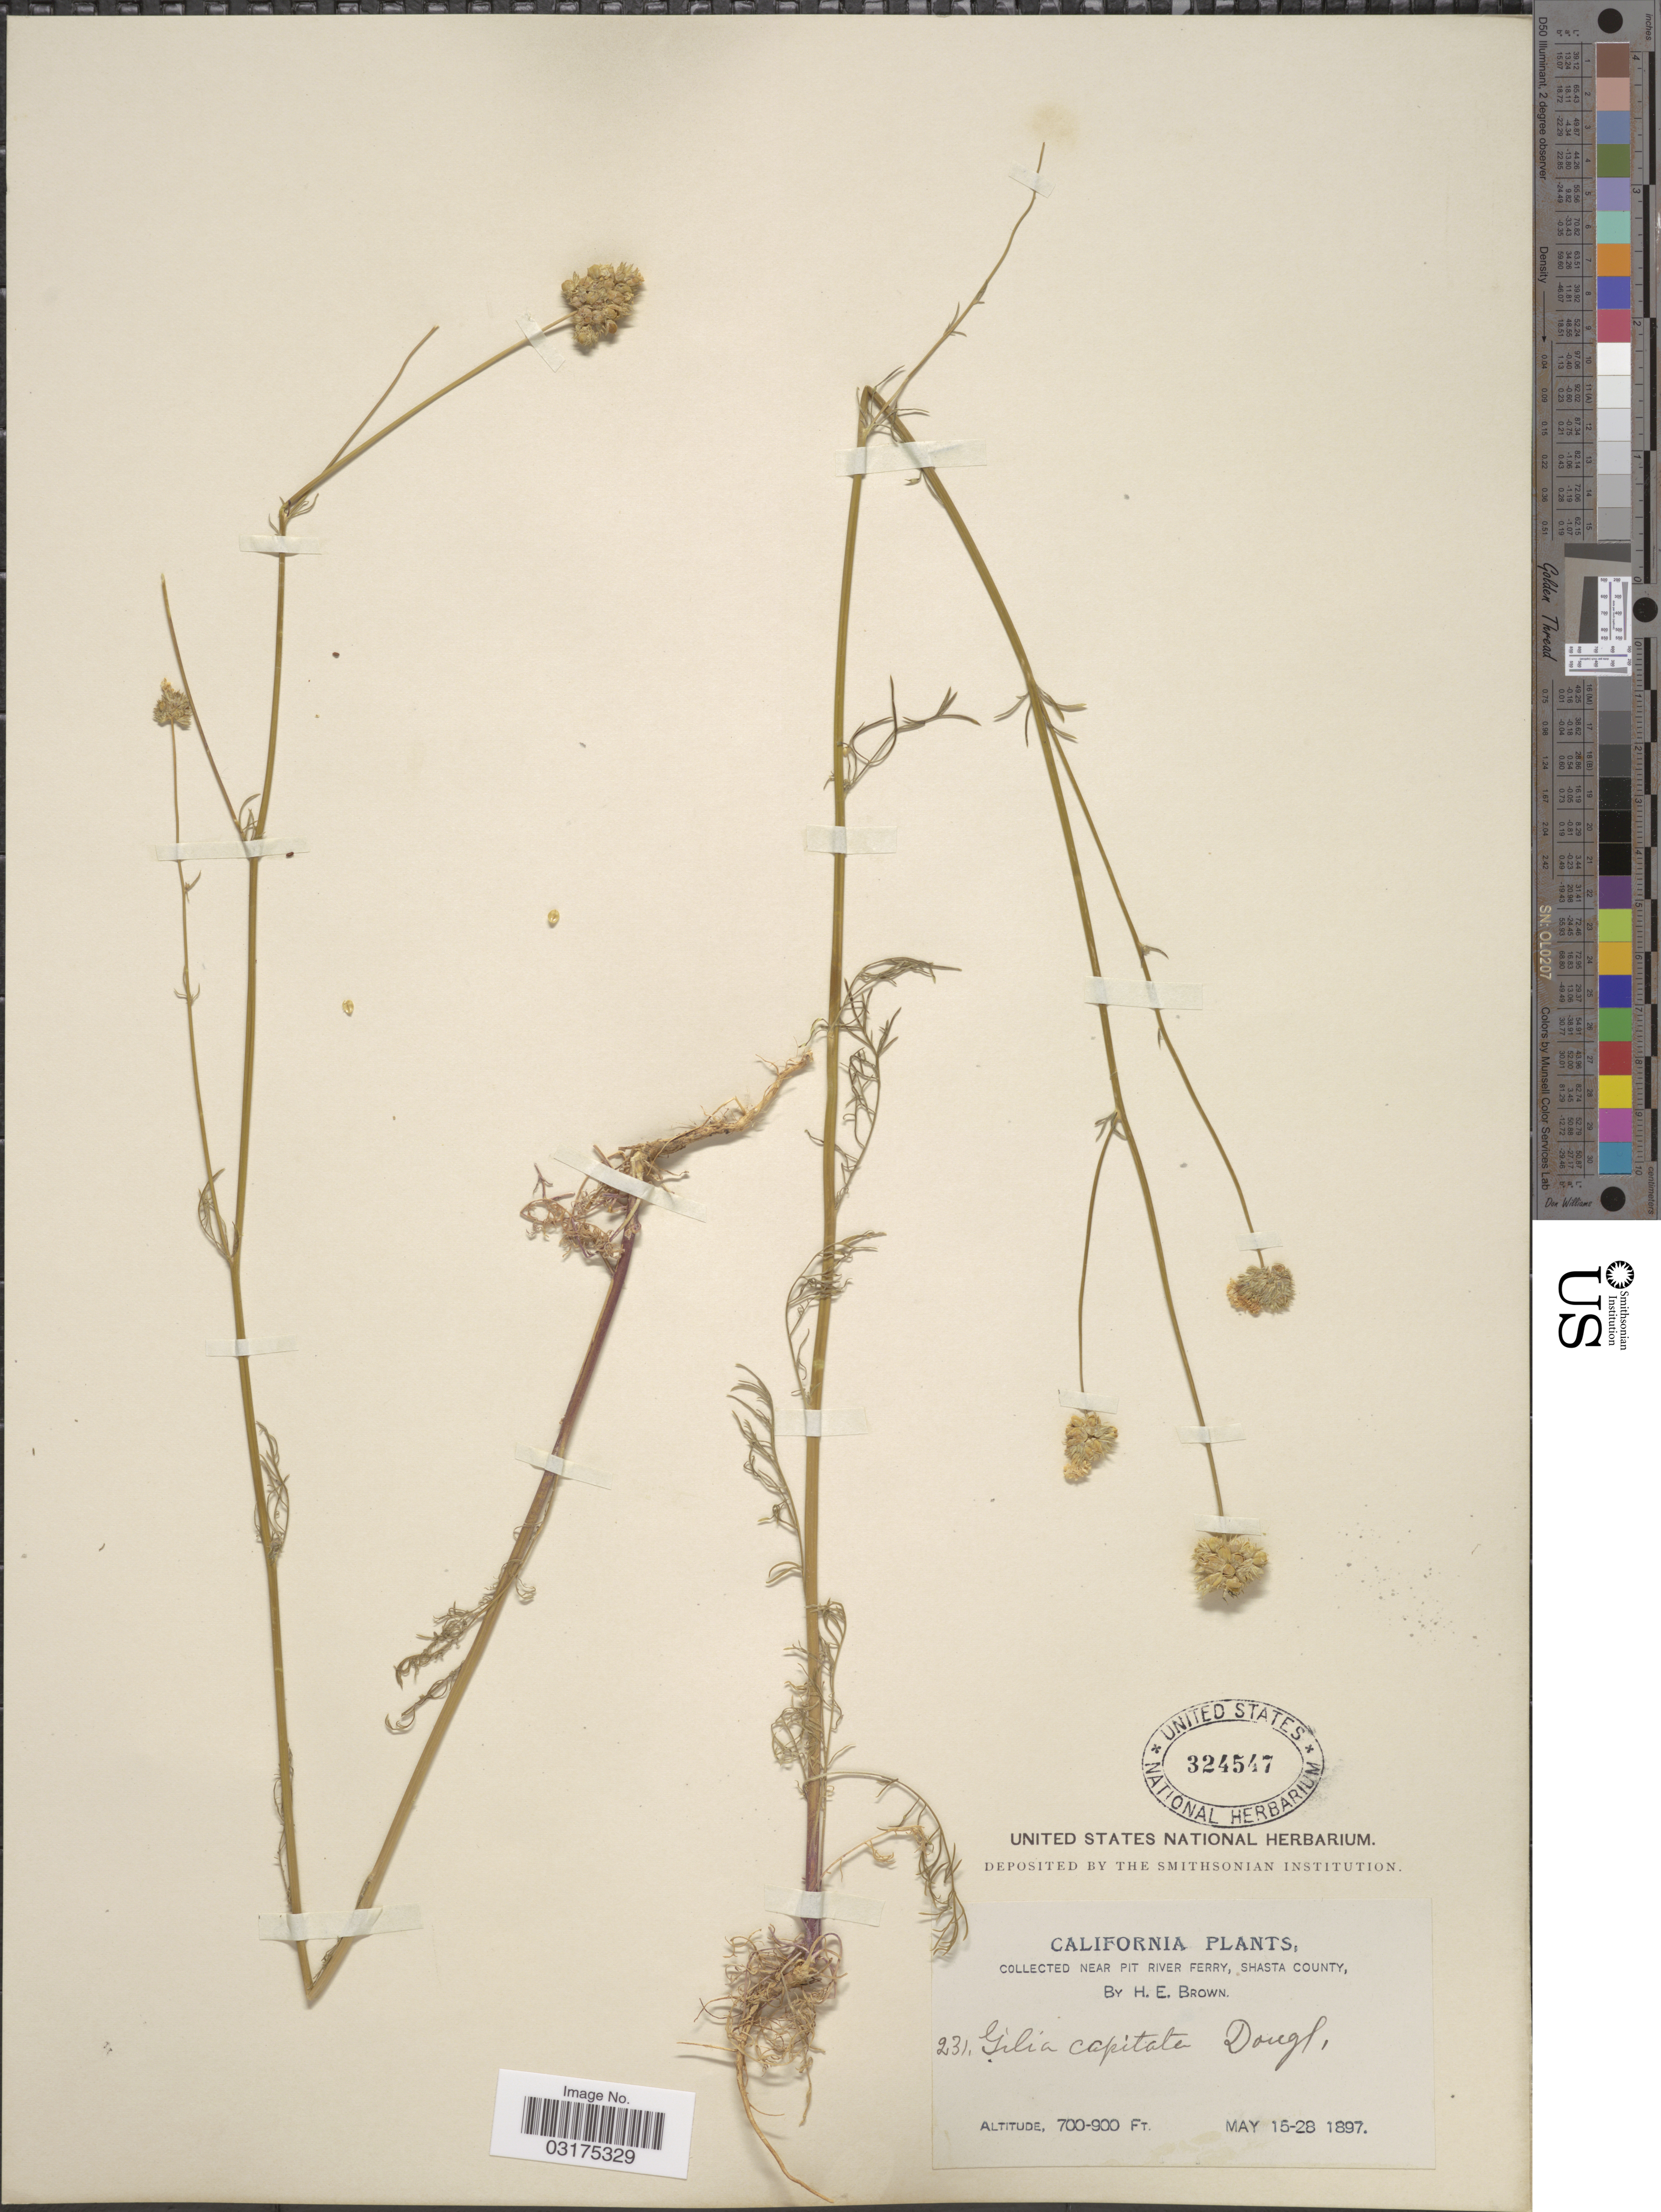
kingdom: Plantae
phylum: Tracheophyta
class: Magnoliopsida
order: Ericales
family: Polemoniaceae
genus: Gilia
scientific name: Gilia capitata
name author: Sims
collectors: H. E. Brown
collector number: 231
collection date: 1897-05-15/1897-05-28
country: United States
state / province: California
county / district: Shasta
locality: Near Pit Ferry, Shasta County.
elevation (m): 213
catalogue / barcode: US 324547